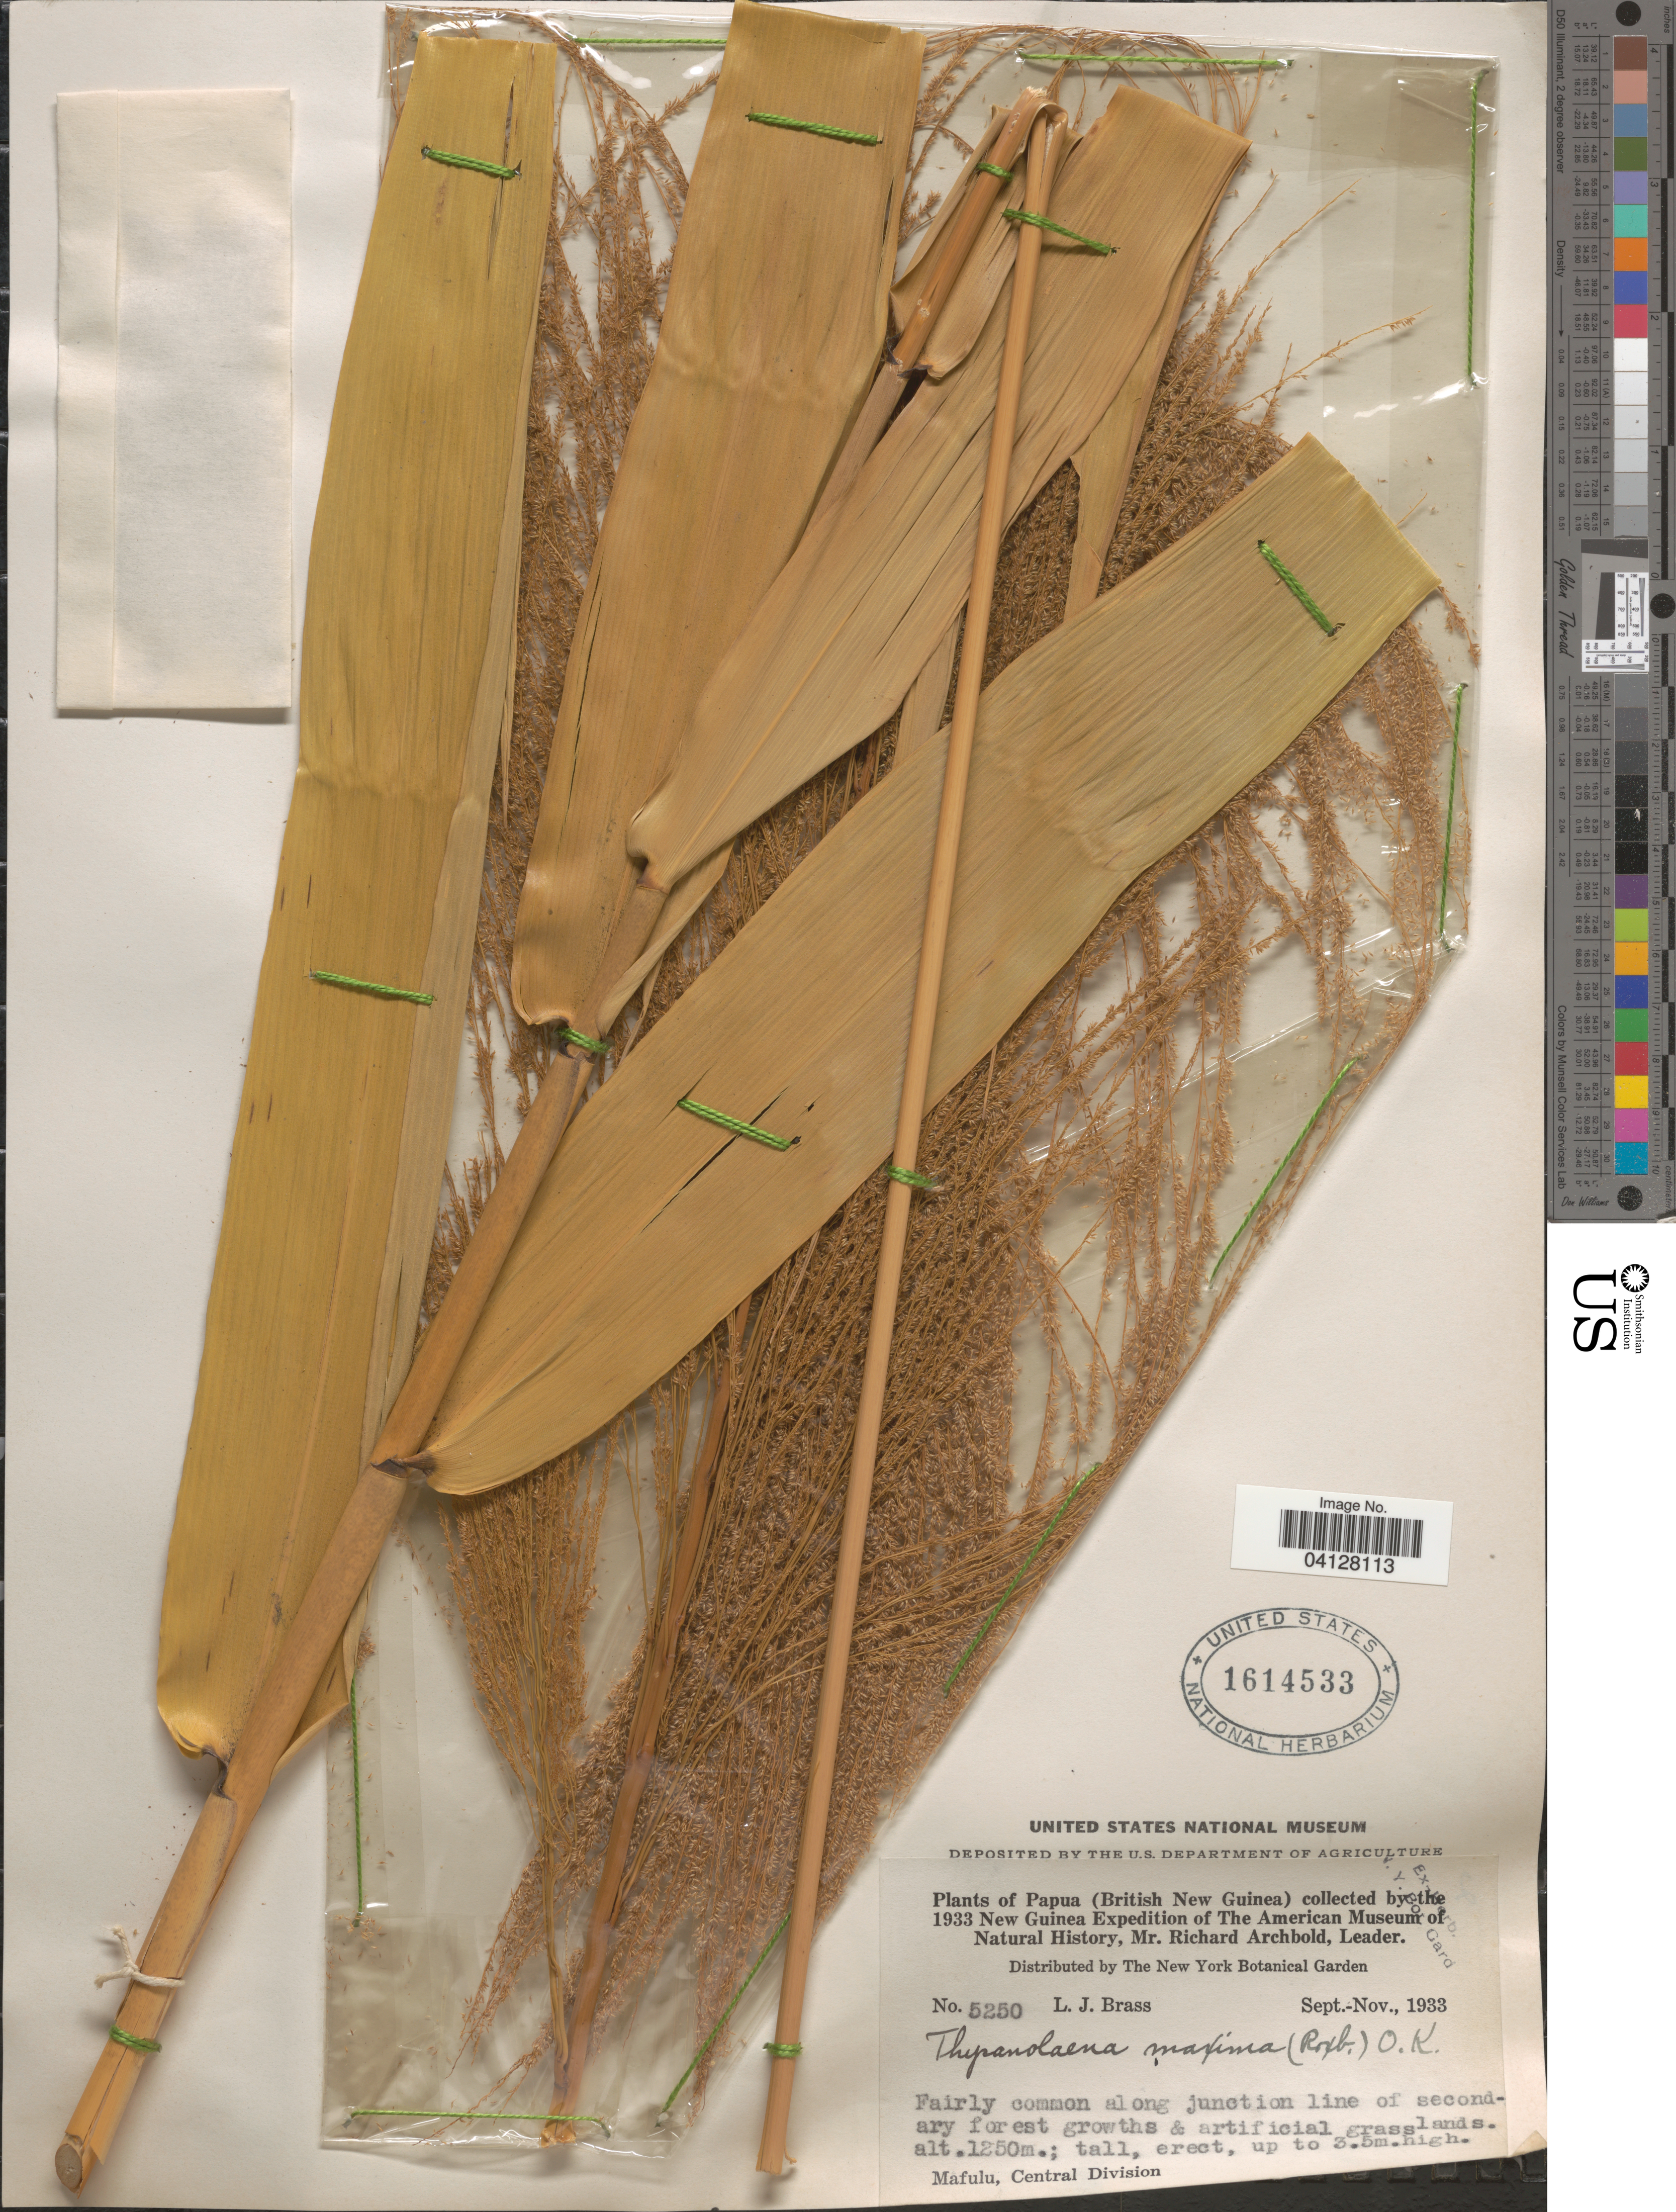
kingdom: Plantae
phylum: Tracheophyta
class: Liliopsida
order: Poales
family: Poaceae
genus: Thysanolaena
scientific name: Thysanolaena maxima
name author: (Roxb.) Kuntze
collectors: L. J. Brass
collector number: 5250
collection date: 1933-09/1933-11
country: Papua New Guinea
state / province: Central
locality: (British New Guinea) collected by the 1933 New Guinea Expedition of The American Museum of Natural History. Mafulu, Central Division.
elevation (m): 1250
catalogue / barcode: US 1614533